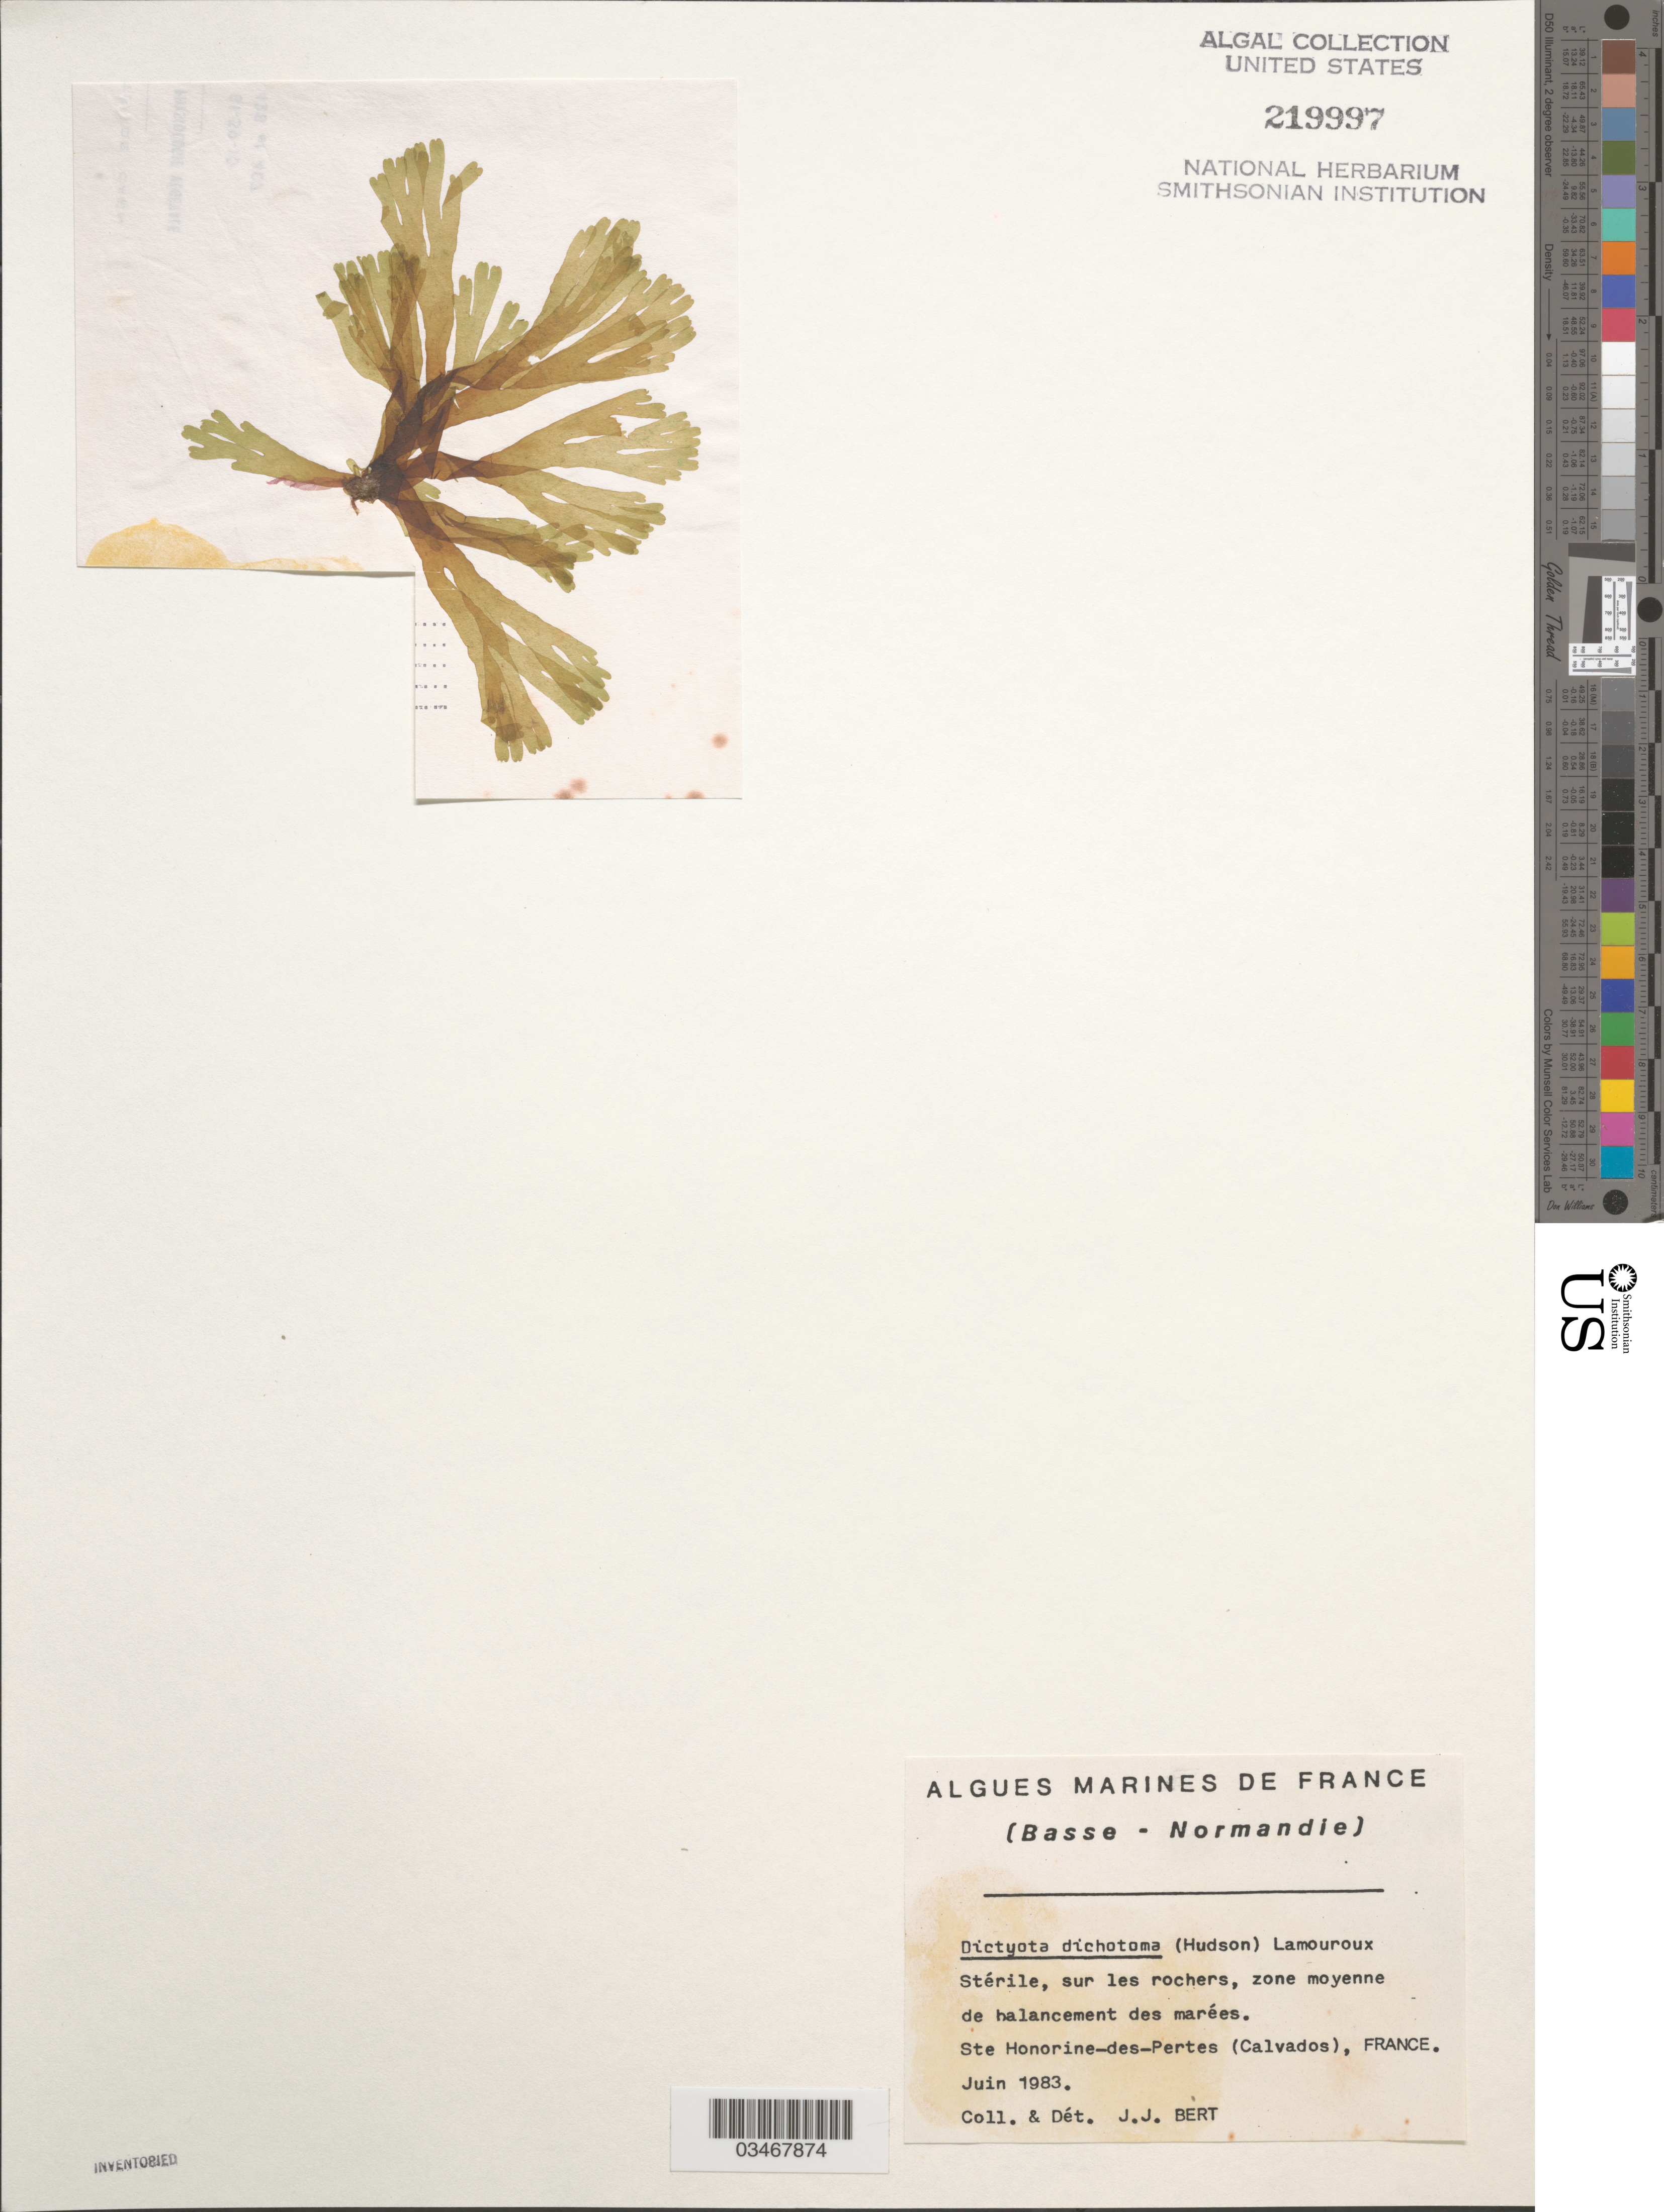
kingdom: Chromista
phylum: Ochrophyta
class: Phaeophyceae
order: Dictyotales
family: Dictyotaceae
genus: Dictyota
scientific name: Dictyota dichotoma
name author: (Huds.) J.V.Lamouroux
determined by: Ballantine, D. L.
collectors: J. Bert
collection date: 1983-06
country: France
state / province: Normandie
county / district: Calvados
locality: Sur les rochers, zone moyenne de balancement des marees. Ste Honorine-des-Pertes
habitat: Sterile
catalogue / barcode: US 219997